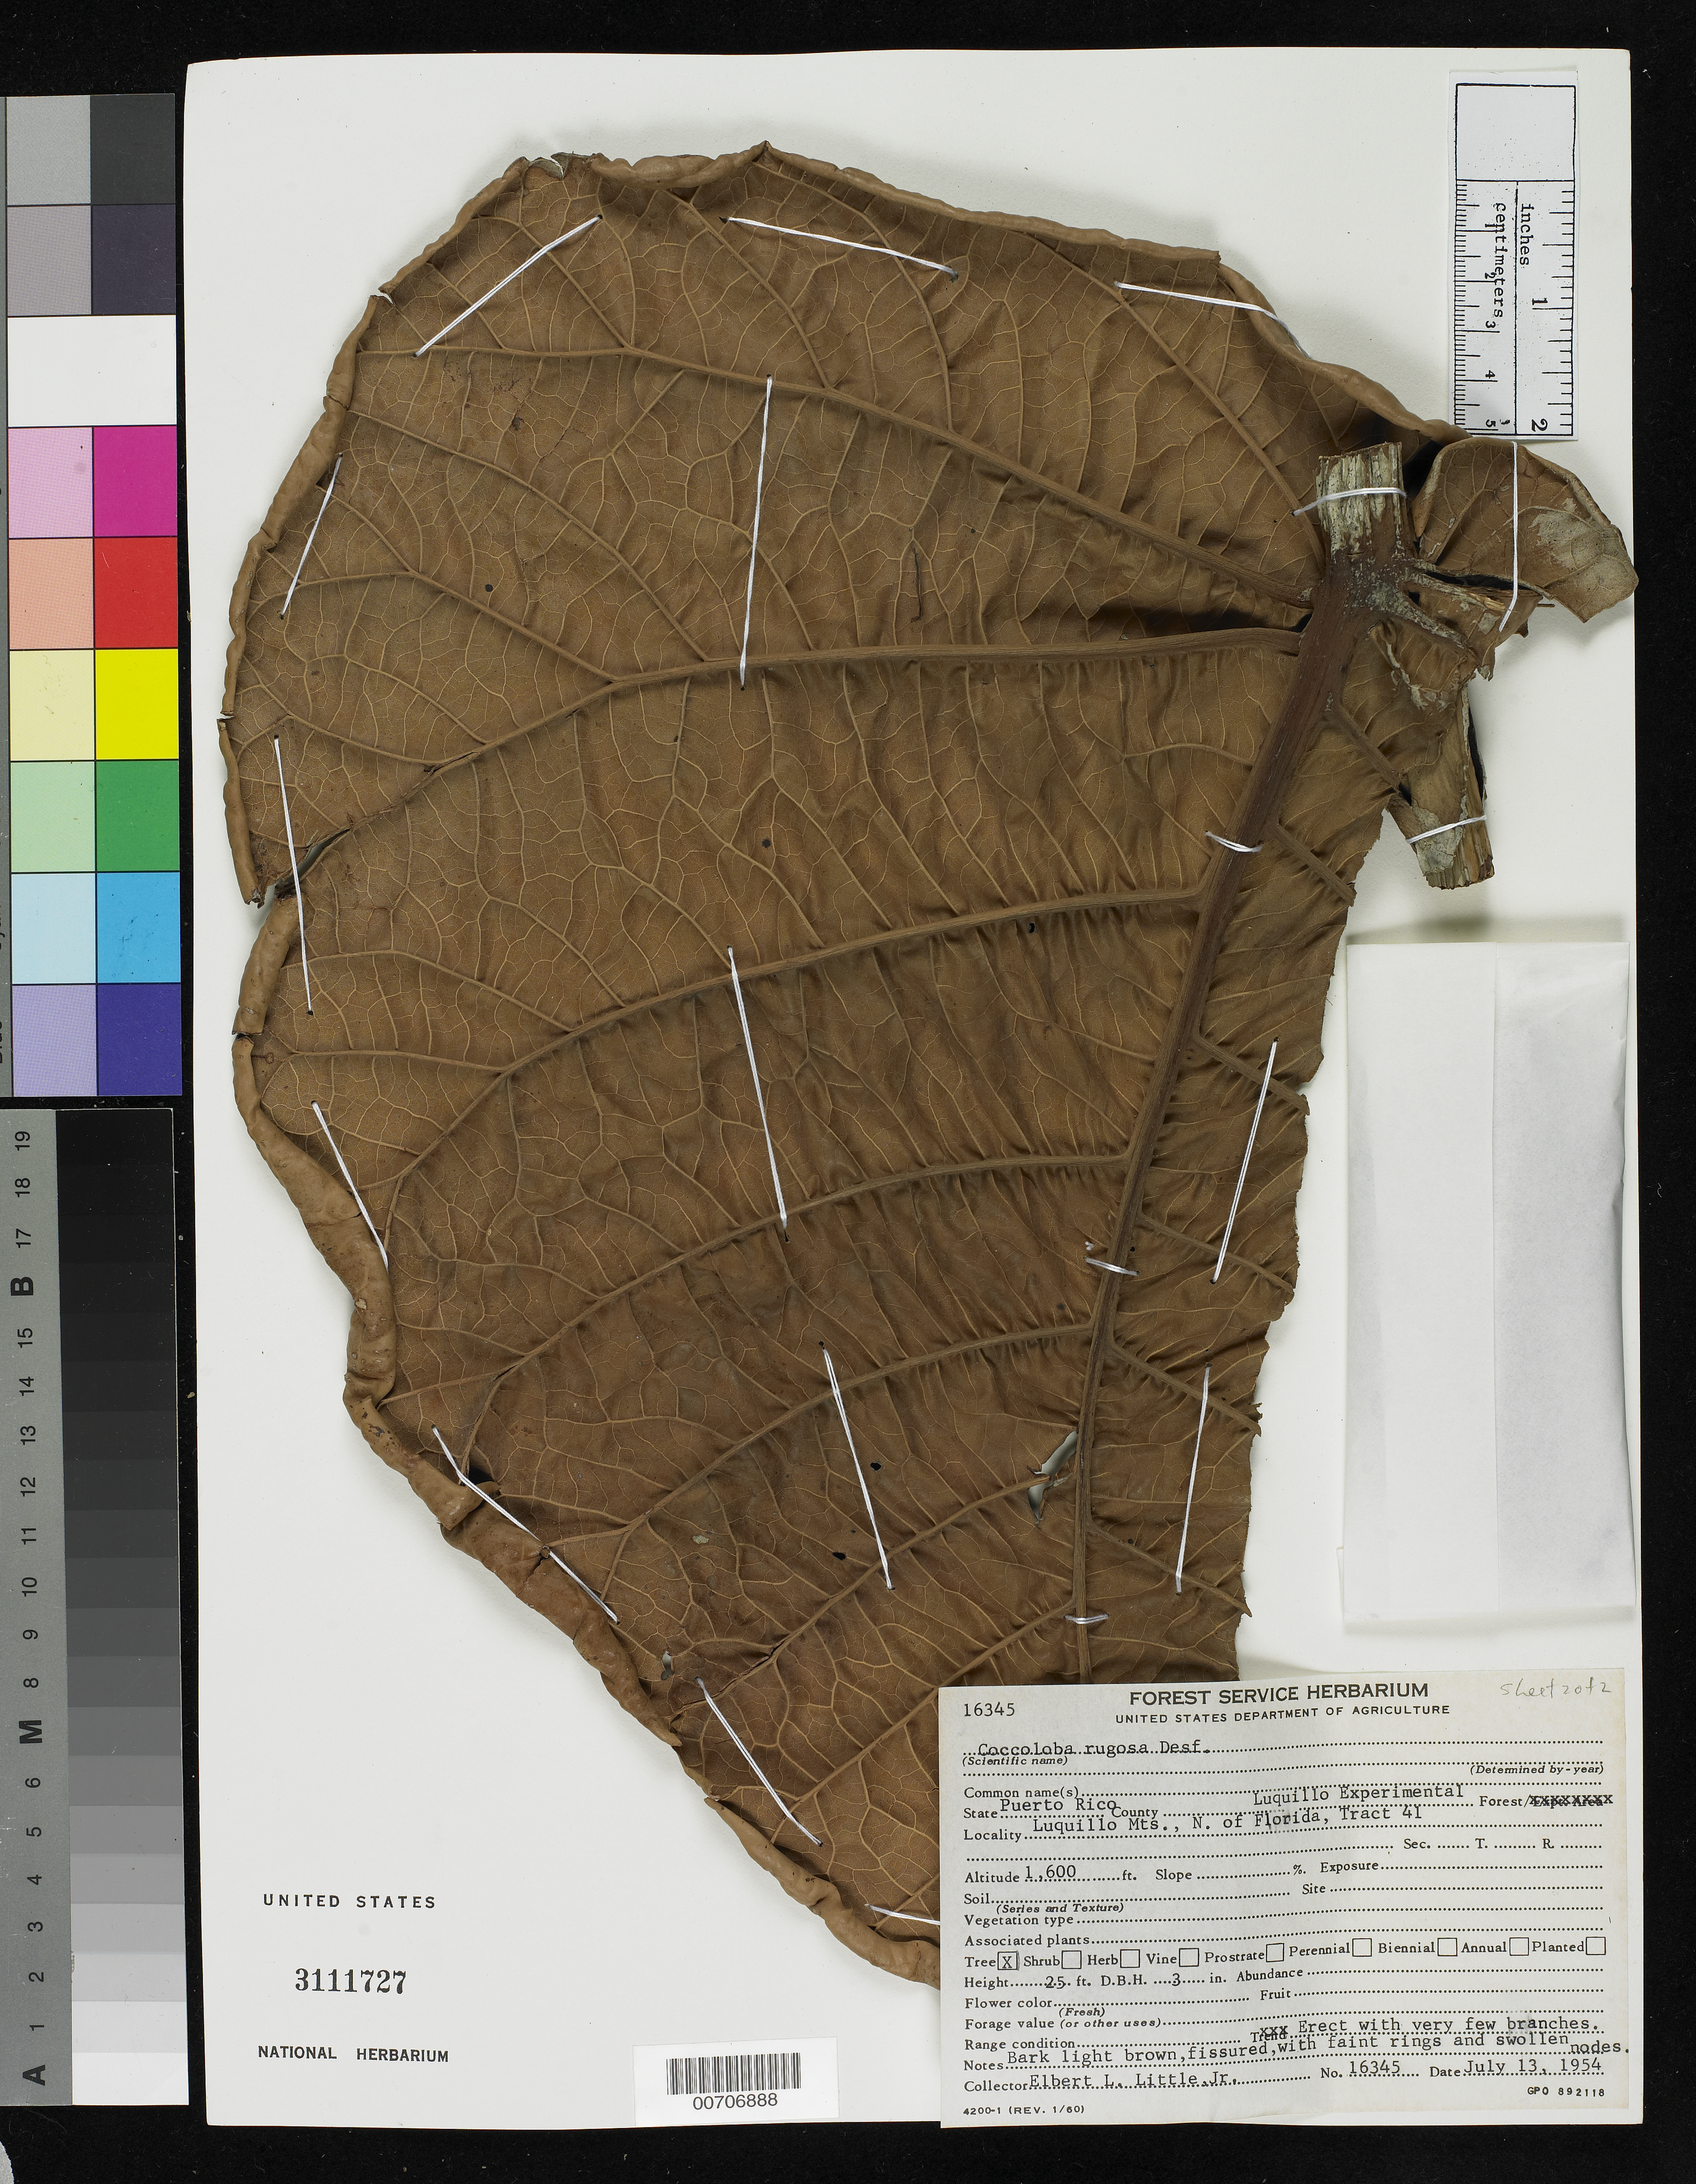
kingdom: Plantae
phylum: Tracheophyta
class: Magnoliopsida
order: Caryophyllales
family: Polygonaceae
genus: Coccoloba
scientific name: Coccoloba rugosa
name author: Desf.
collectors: E. L. Little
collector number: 16345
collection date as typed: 13 Jul 1954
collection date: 1954-07-13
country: Puerto Rico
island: Greater Antilles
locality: Luquillo Mts., N of Florida, Tract 41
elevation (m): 488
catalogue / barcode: US 3111727